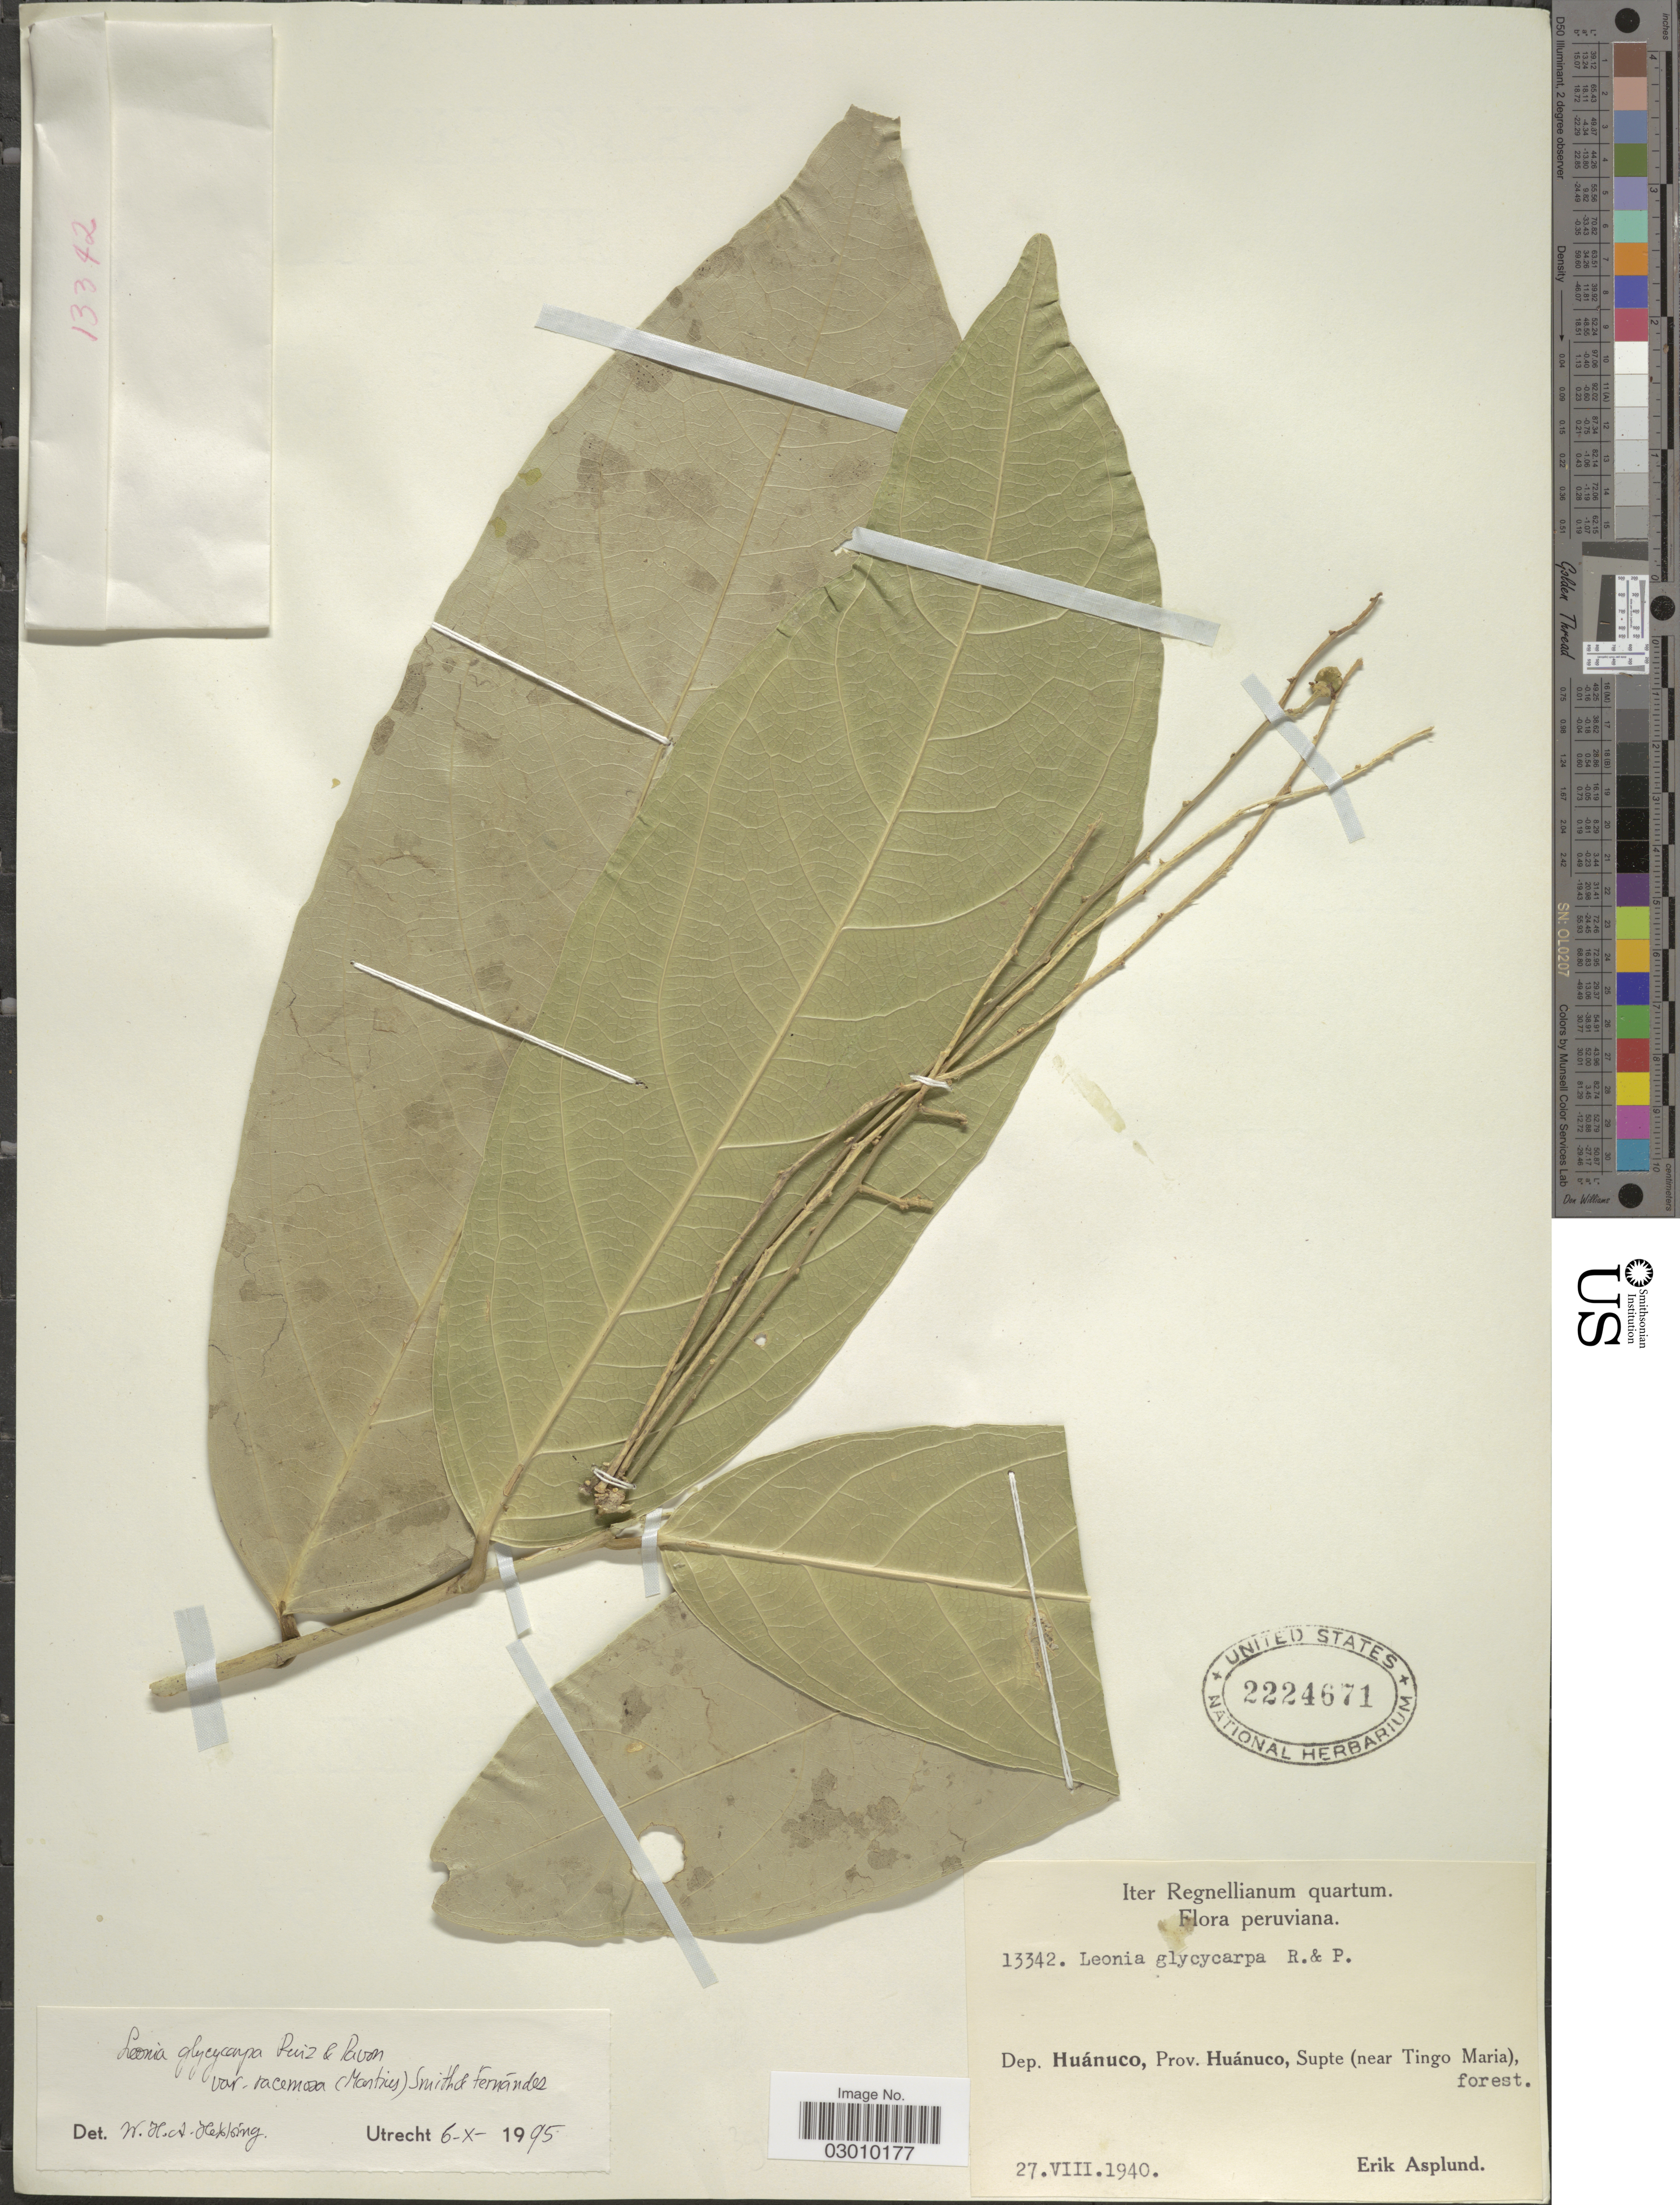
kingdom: Plantae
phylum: Tracheophyta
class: Magnoliopsida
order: Malpighiales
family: Violaceae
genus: Leonia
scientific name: Leonia glycycarpa var. racemosa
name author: (Mart.) L.B. Sm. & A. Fernández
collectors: E. Asplund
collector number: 13342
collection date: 1940-08-27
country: Peru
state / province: Huánuco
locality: Dep. Huánuco, Supte (near Tingo Maria).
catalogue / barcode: US 2224671